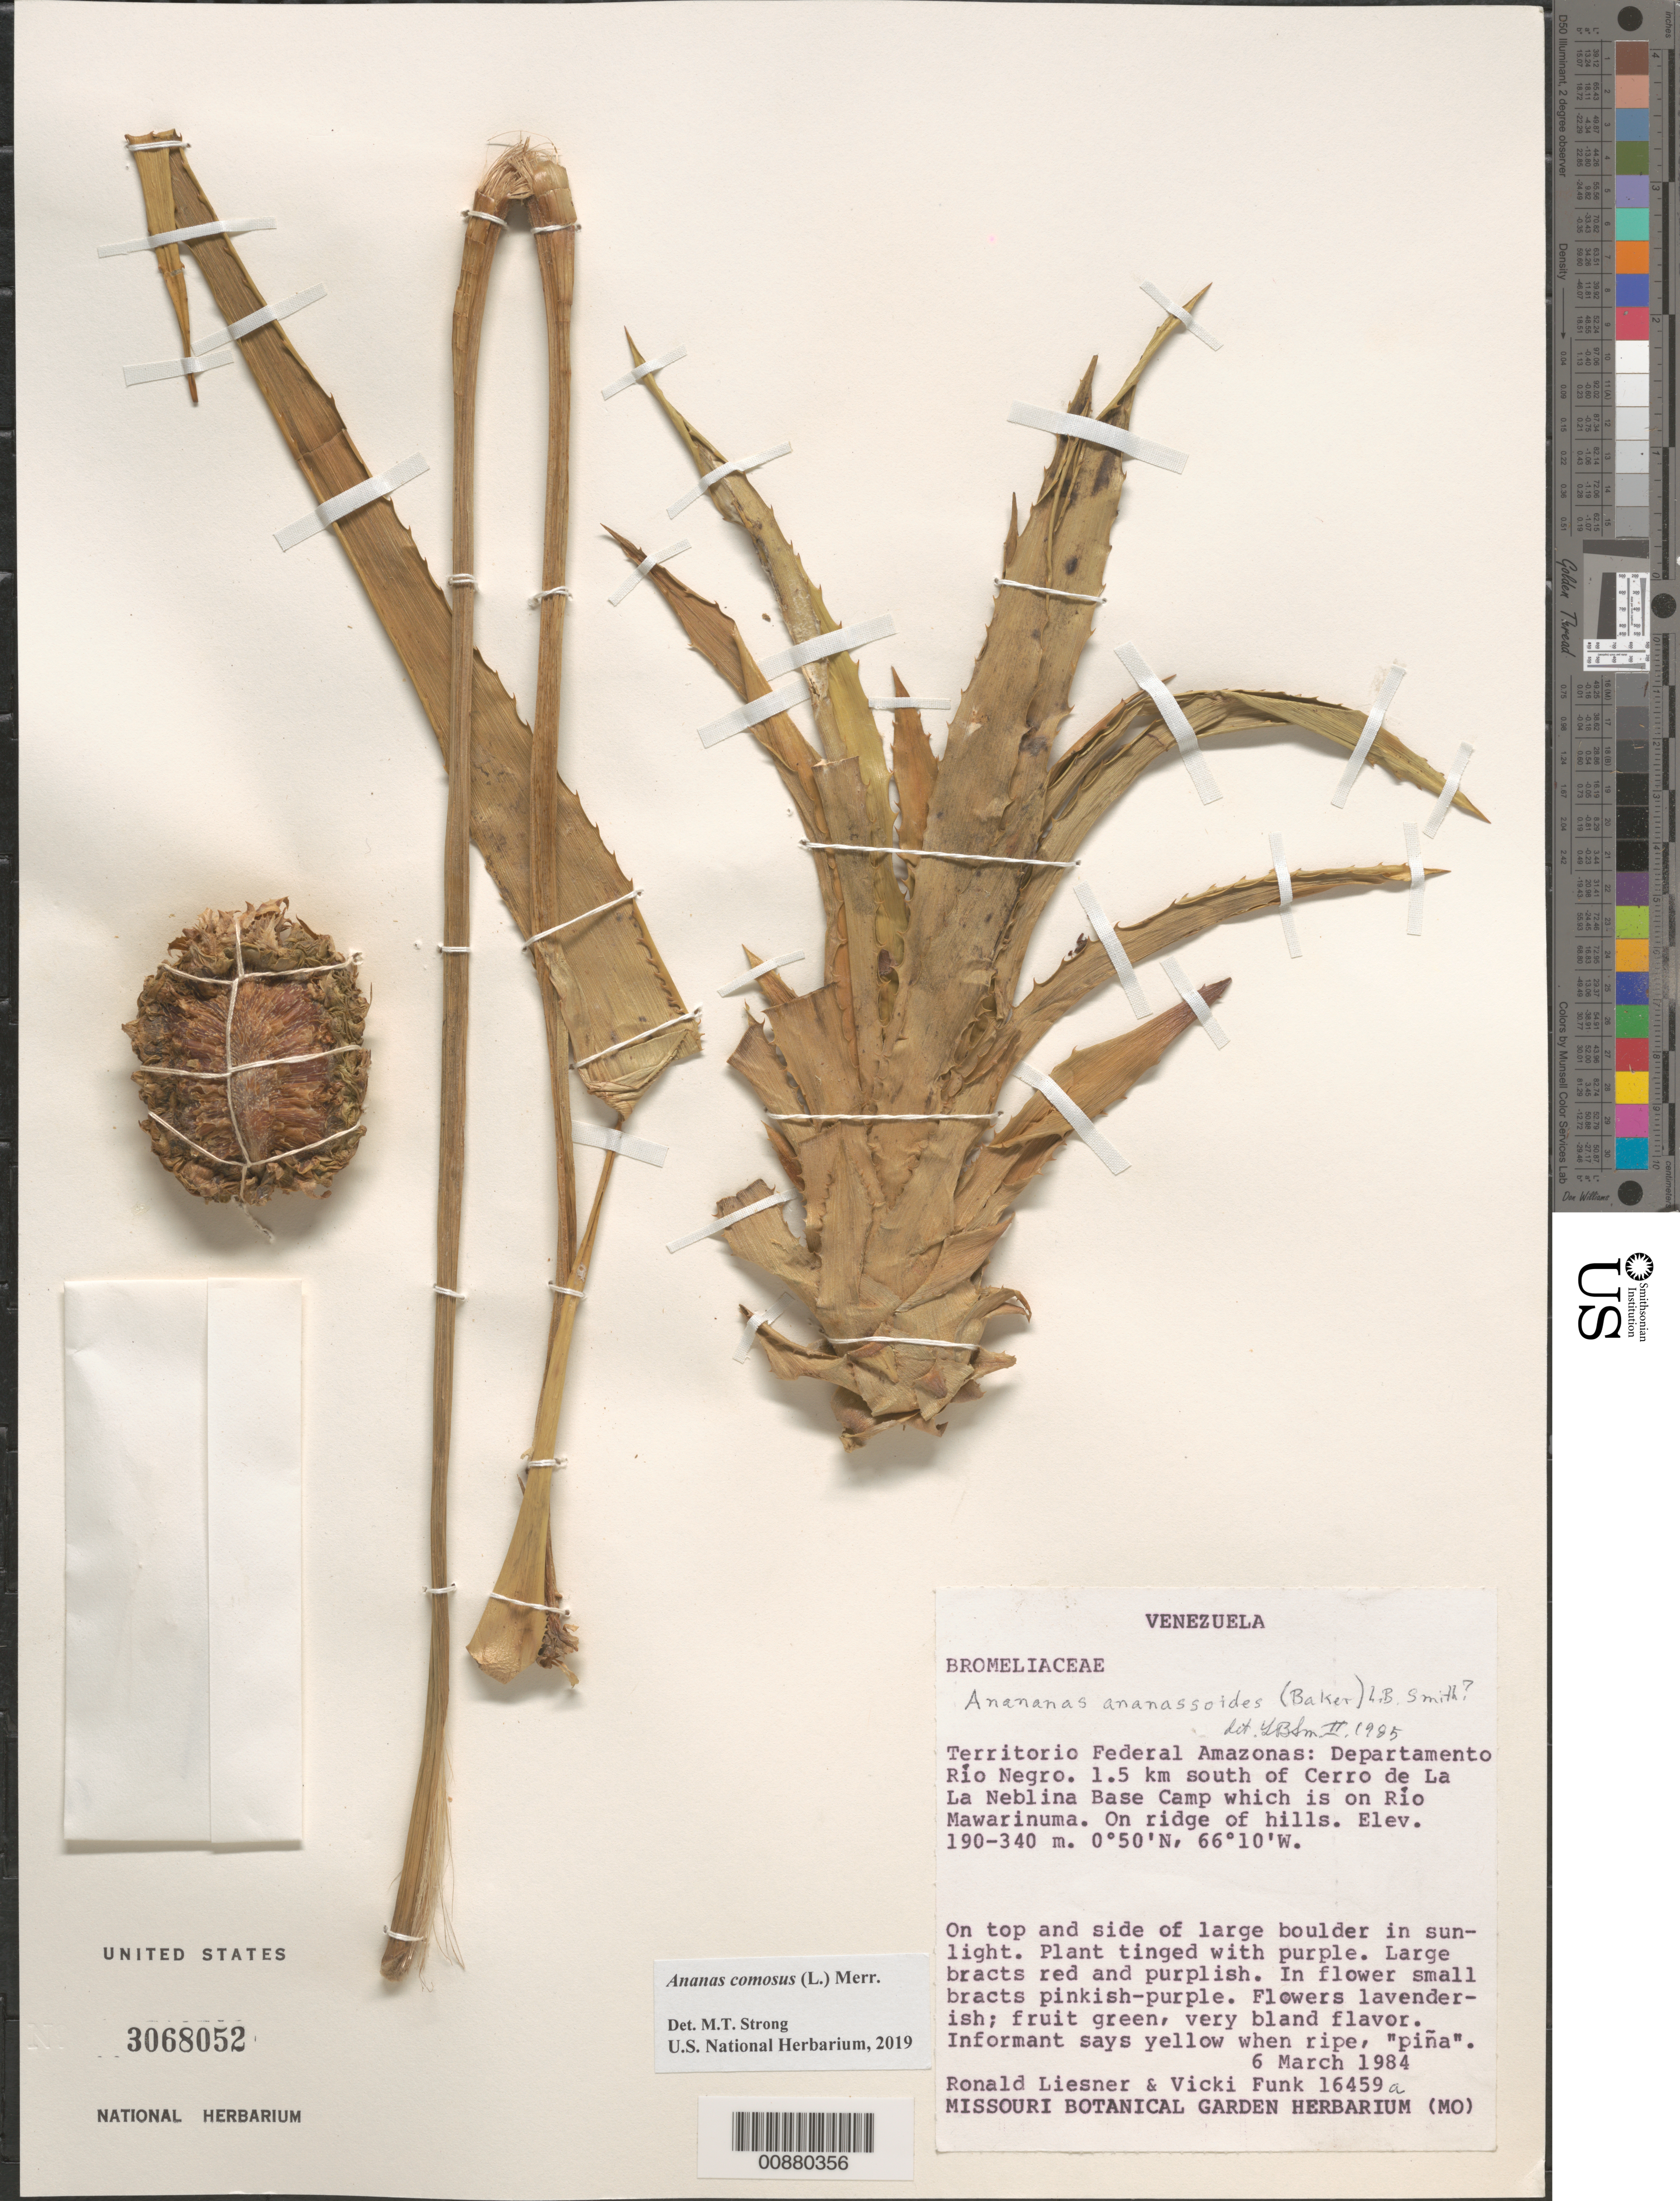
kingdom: Plantae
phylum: Tracheophyta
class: Liliopsida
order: Poales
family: Bromeliaceae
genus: Ananas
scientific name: Ananas comosus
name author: (L.) Merr.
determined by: Strong, Mark T., (BOT), Smithsonian Institution - National Museum of Natural History (UNITED STATES)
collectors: R. L. Liesner & V. Funk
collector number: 16459 a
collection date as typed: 6-Mar-84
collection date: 1984-03-06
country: Venezuela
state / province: Amazonas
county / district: Río Negro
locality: Río Mawarinuma, 1.5 km S of Cerro de La Neblina Base Camp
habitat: Ridge of hills; on top and side of large boulder in sunlight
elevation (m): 190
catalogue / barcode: US 3068052